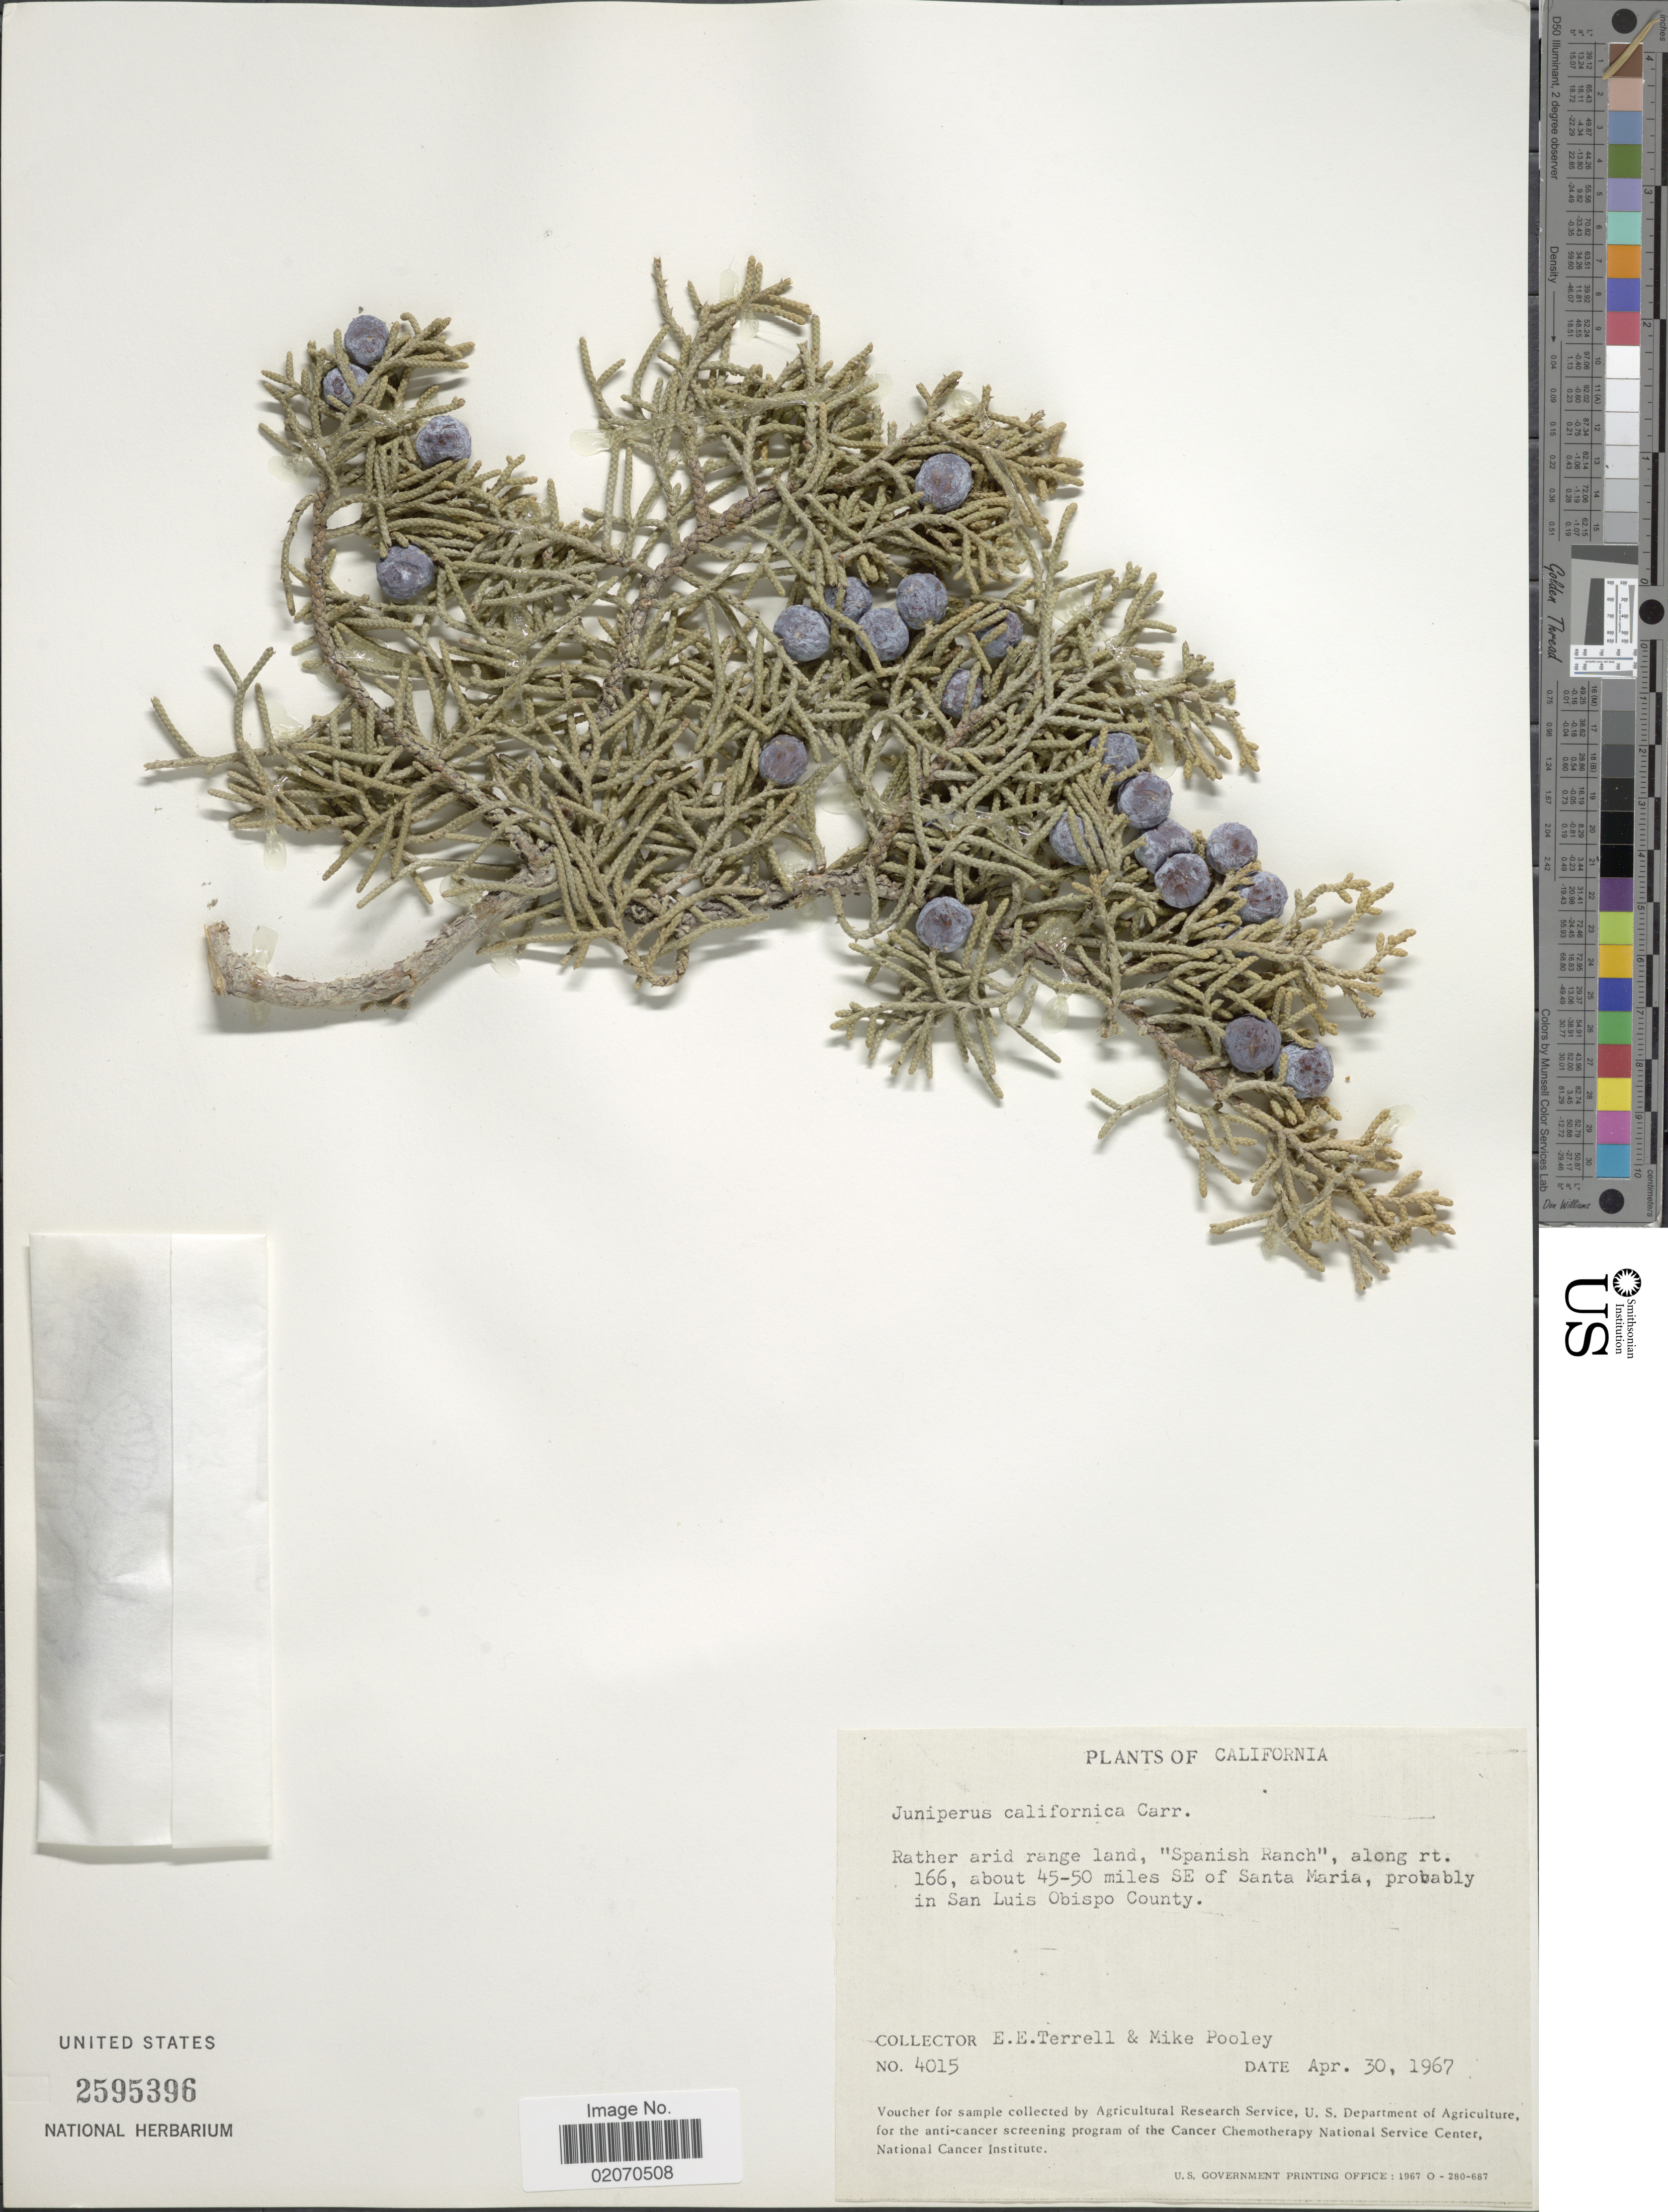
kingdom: Plantae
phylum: Tracheophyta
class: Pinopsida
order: Pinales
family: Cupressaceae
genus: Juniperus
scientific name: Juniperus californica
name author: Carrière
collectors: E. E. Terrell & M. Pooley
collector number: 4015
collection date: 1967-04-30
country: United States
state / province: California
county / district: San Luis Obispo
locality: Rather arid rt. 166, about 45-50 miles SE of Santa Maria, probably in San Luis Obispo County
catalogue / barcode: US 2595396